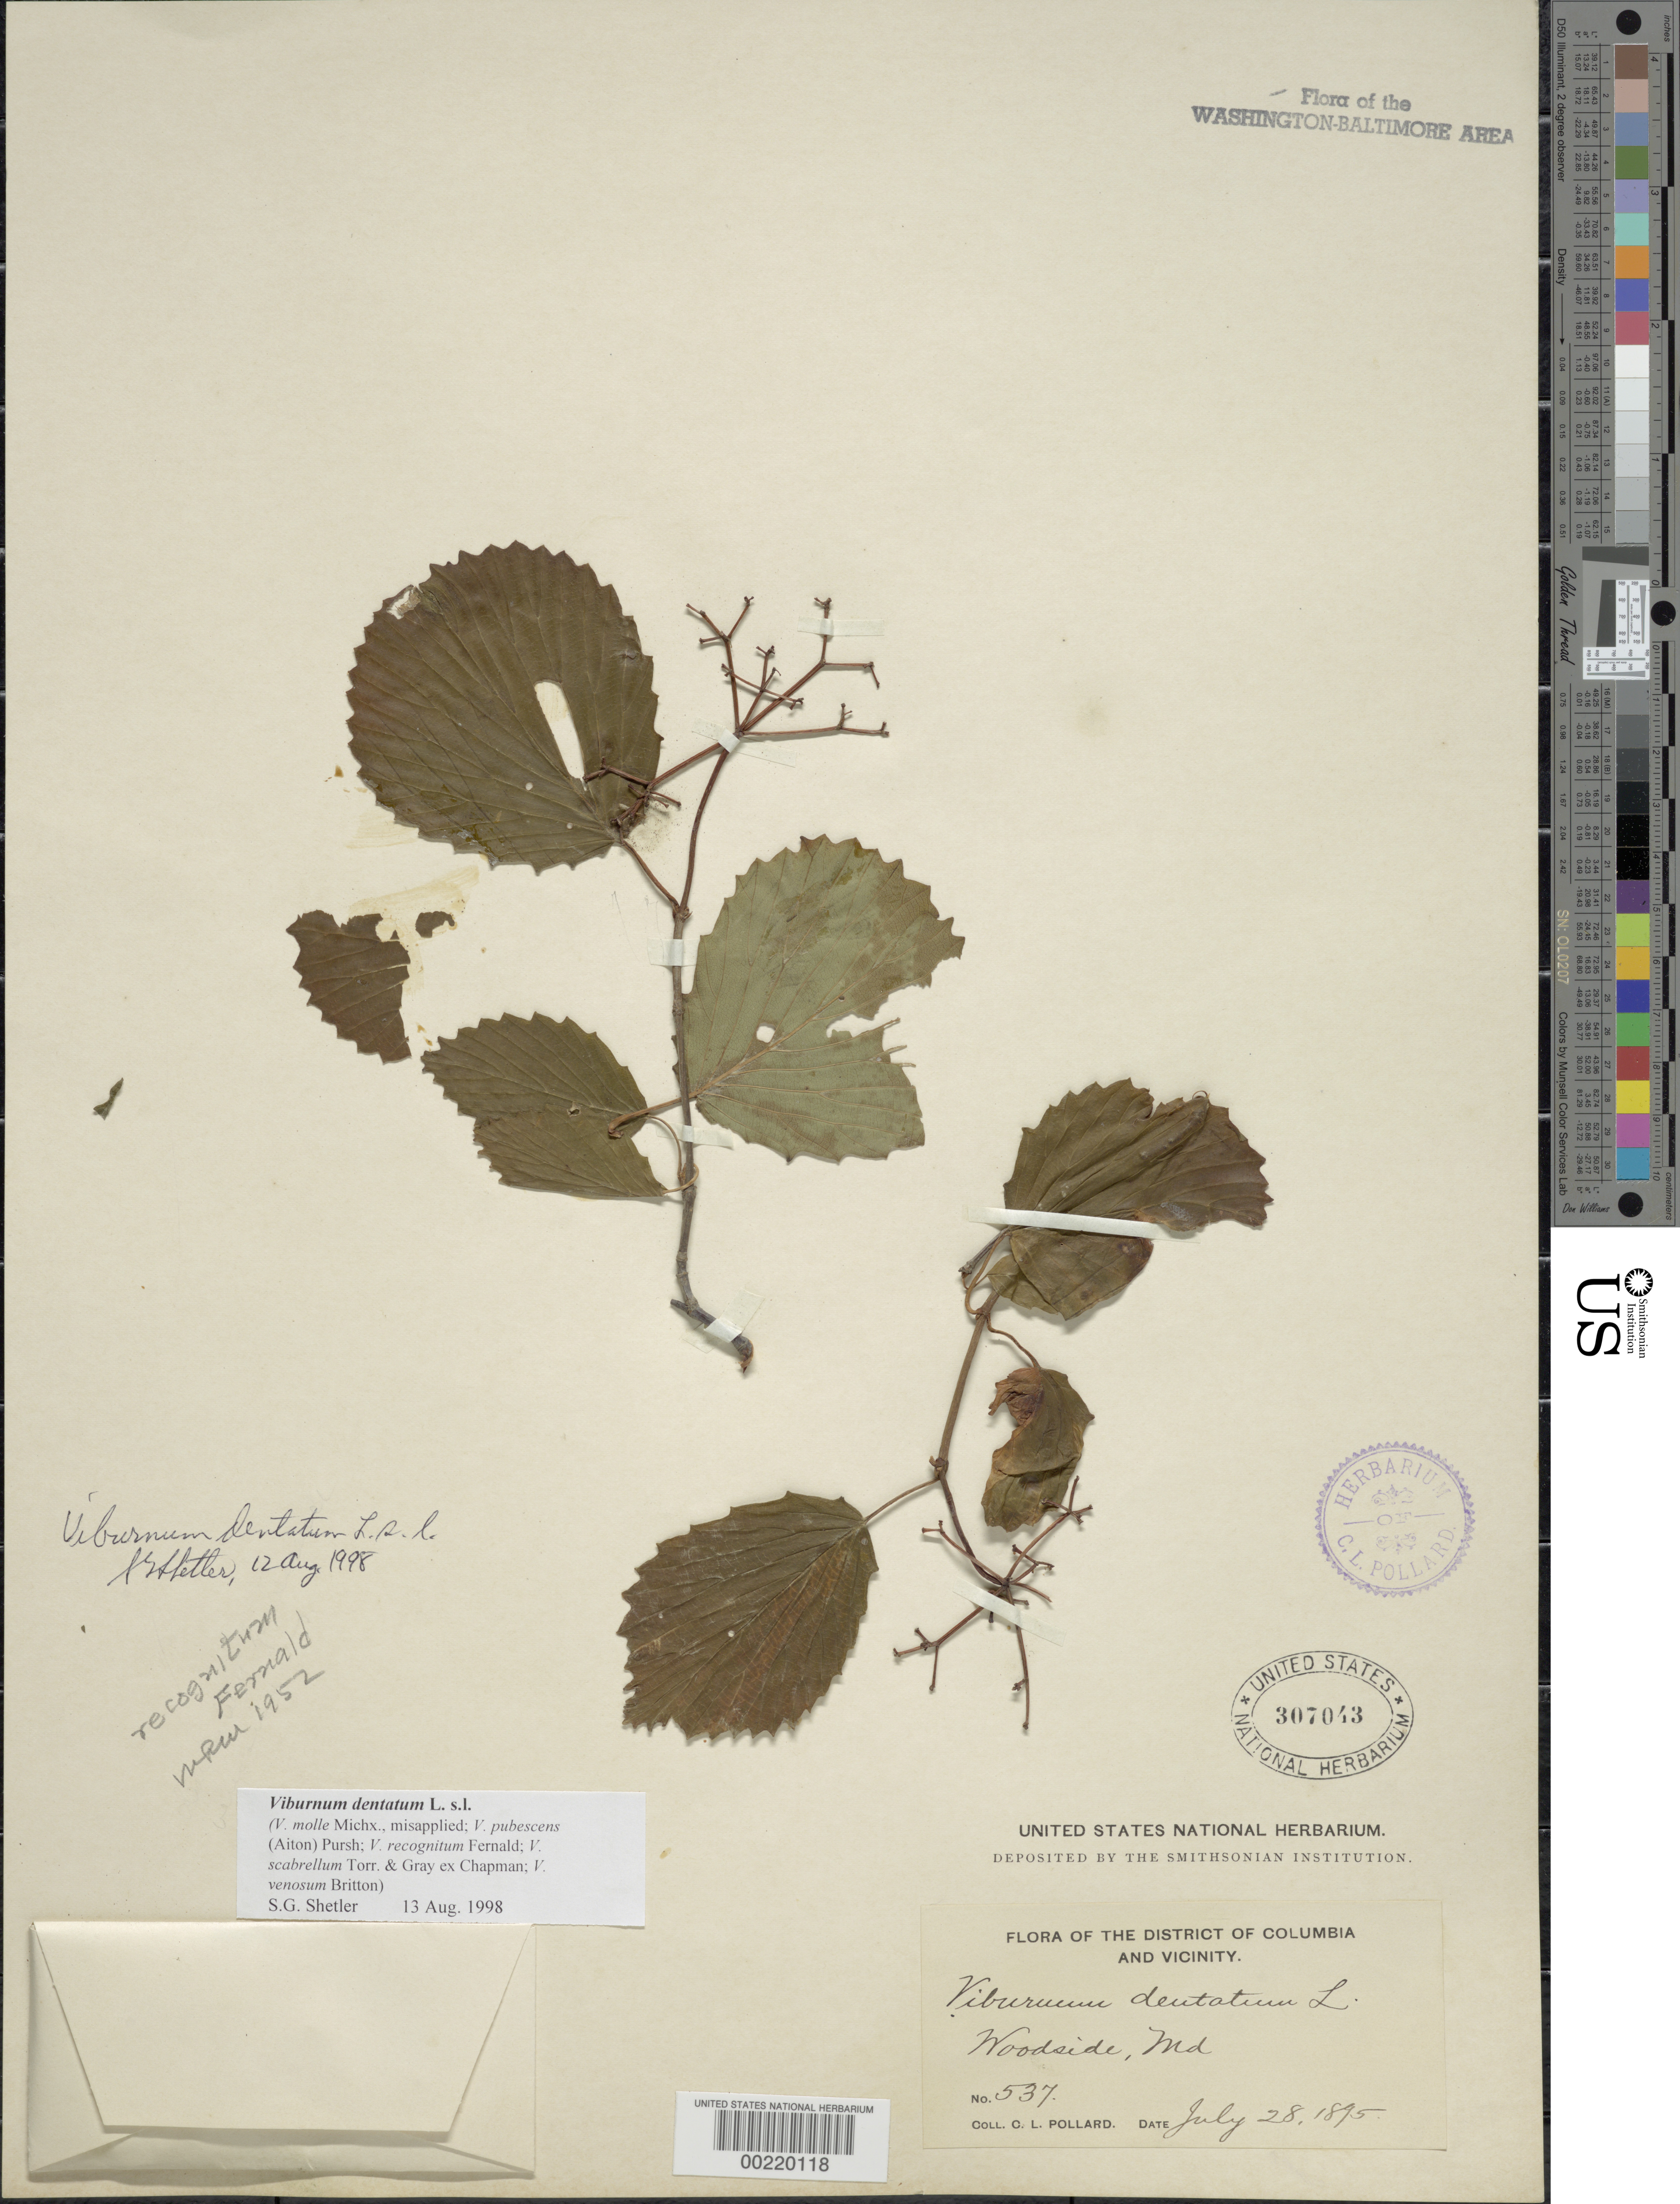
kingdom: Plantae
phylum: Tracheophyta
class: Magnoliopsida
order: Dipsacales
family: Viburnaceae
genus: Viburnum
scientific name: Viburnum dentatum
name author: L.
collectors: C. L. Pollard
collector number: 537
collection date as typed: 28 Jul 1895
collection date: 1895-07-28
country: United States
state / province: Maryland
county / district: Montgomery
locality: Woodside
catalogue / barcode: US 307043